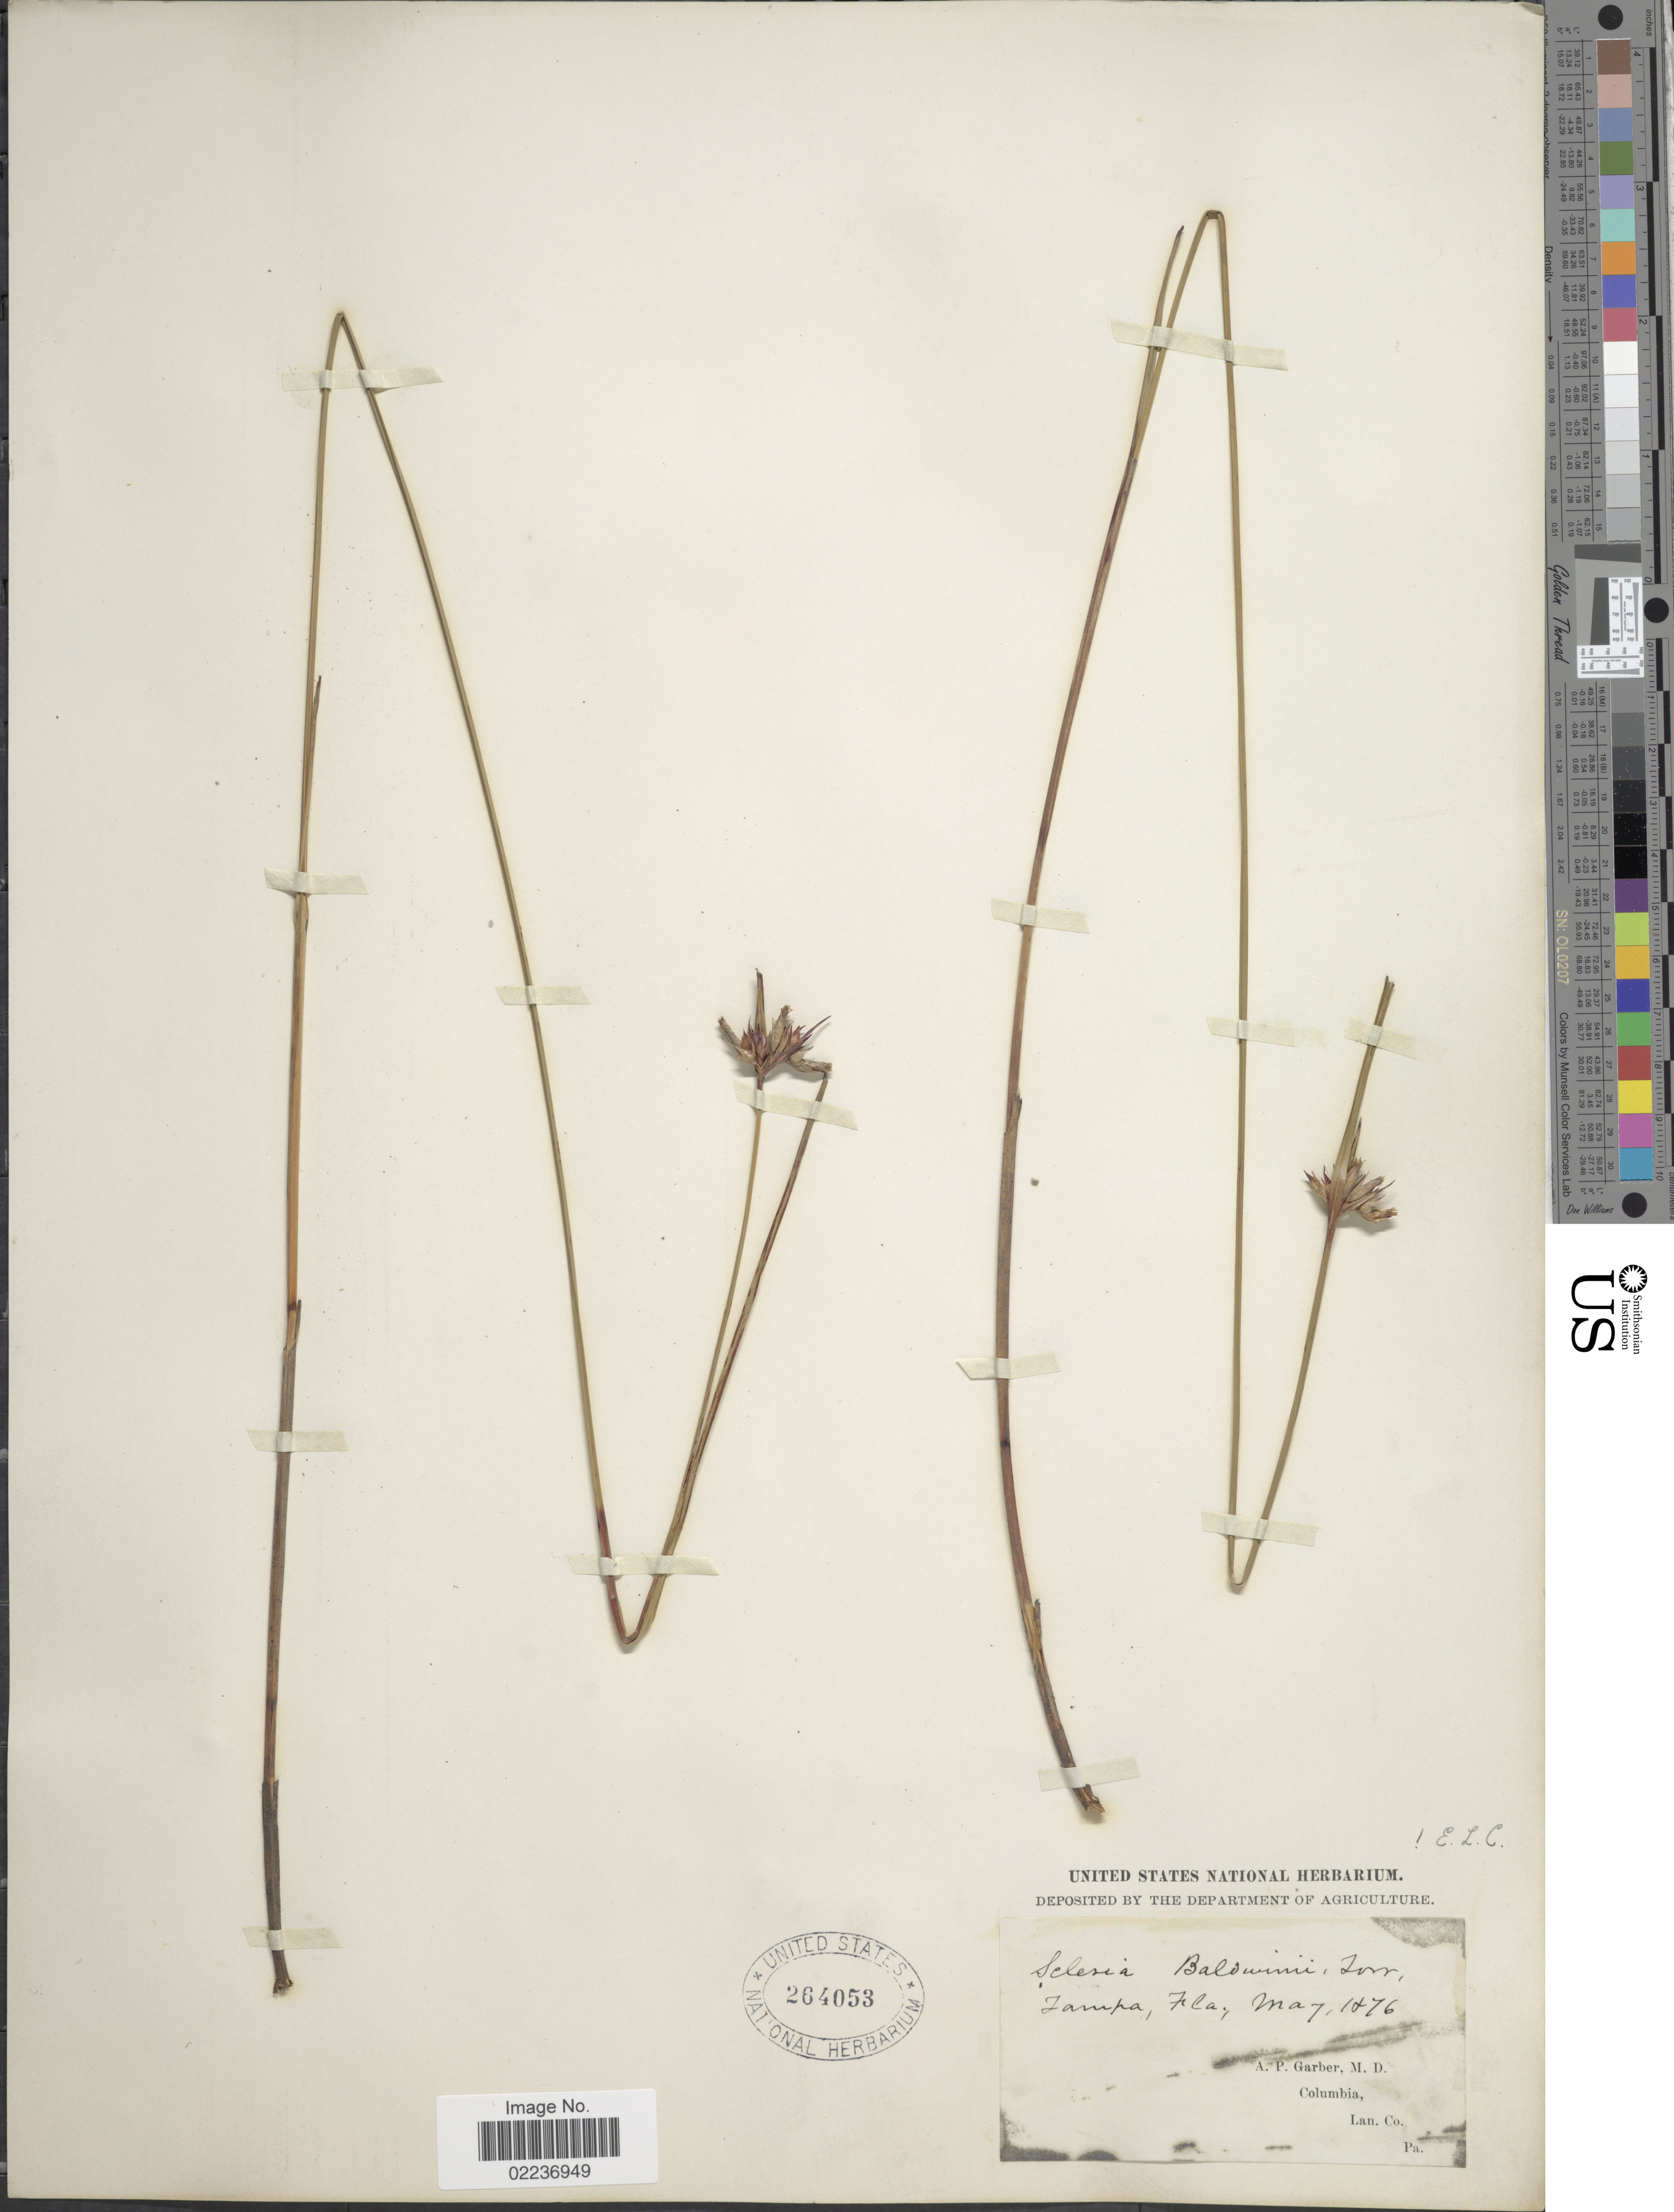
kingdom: Plantae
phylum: Tracheophyta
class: Liliopsida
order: Poales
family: Cyperaceae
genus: Scleria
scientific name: Scleria baldwinii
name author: (Torr.) Steud.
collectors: A. P. Garber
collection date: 1876-05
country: United States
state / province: Florida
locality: Tampa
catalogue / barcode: US 264053